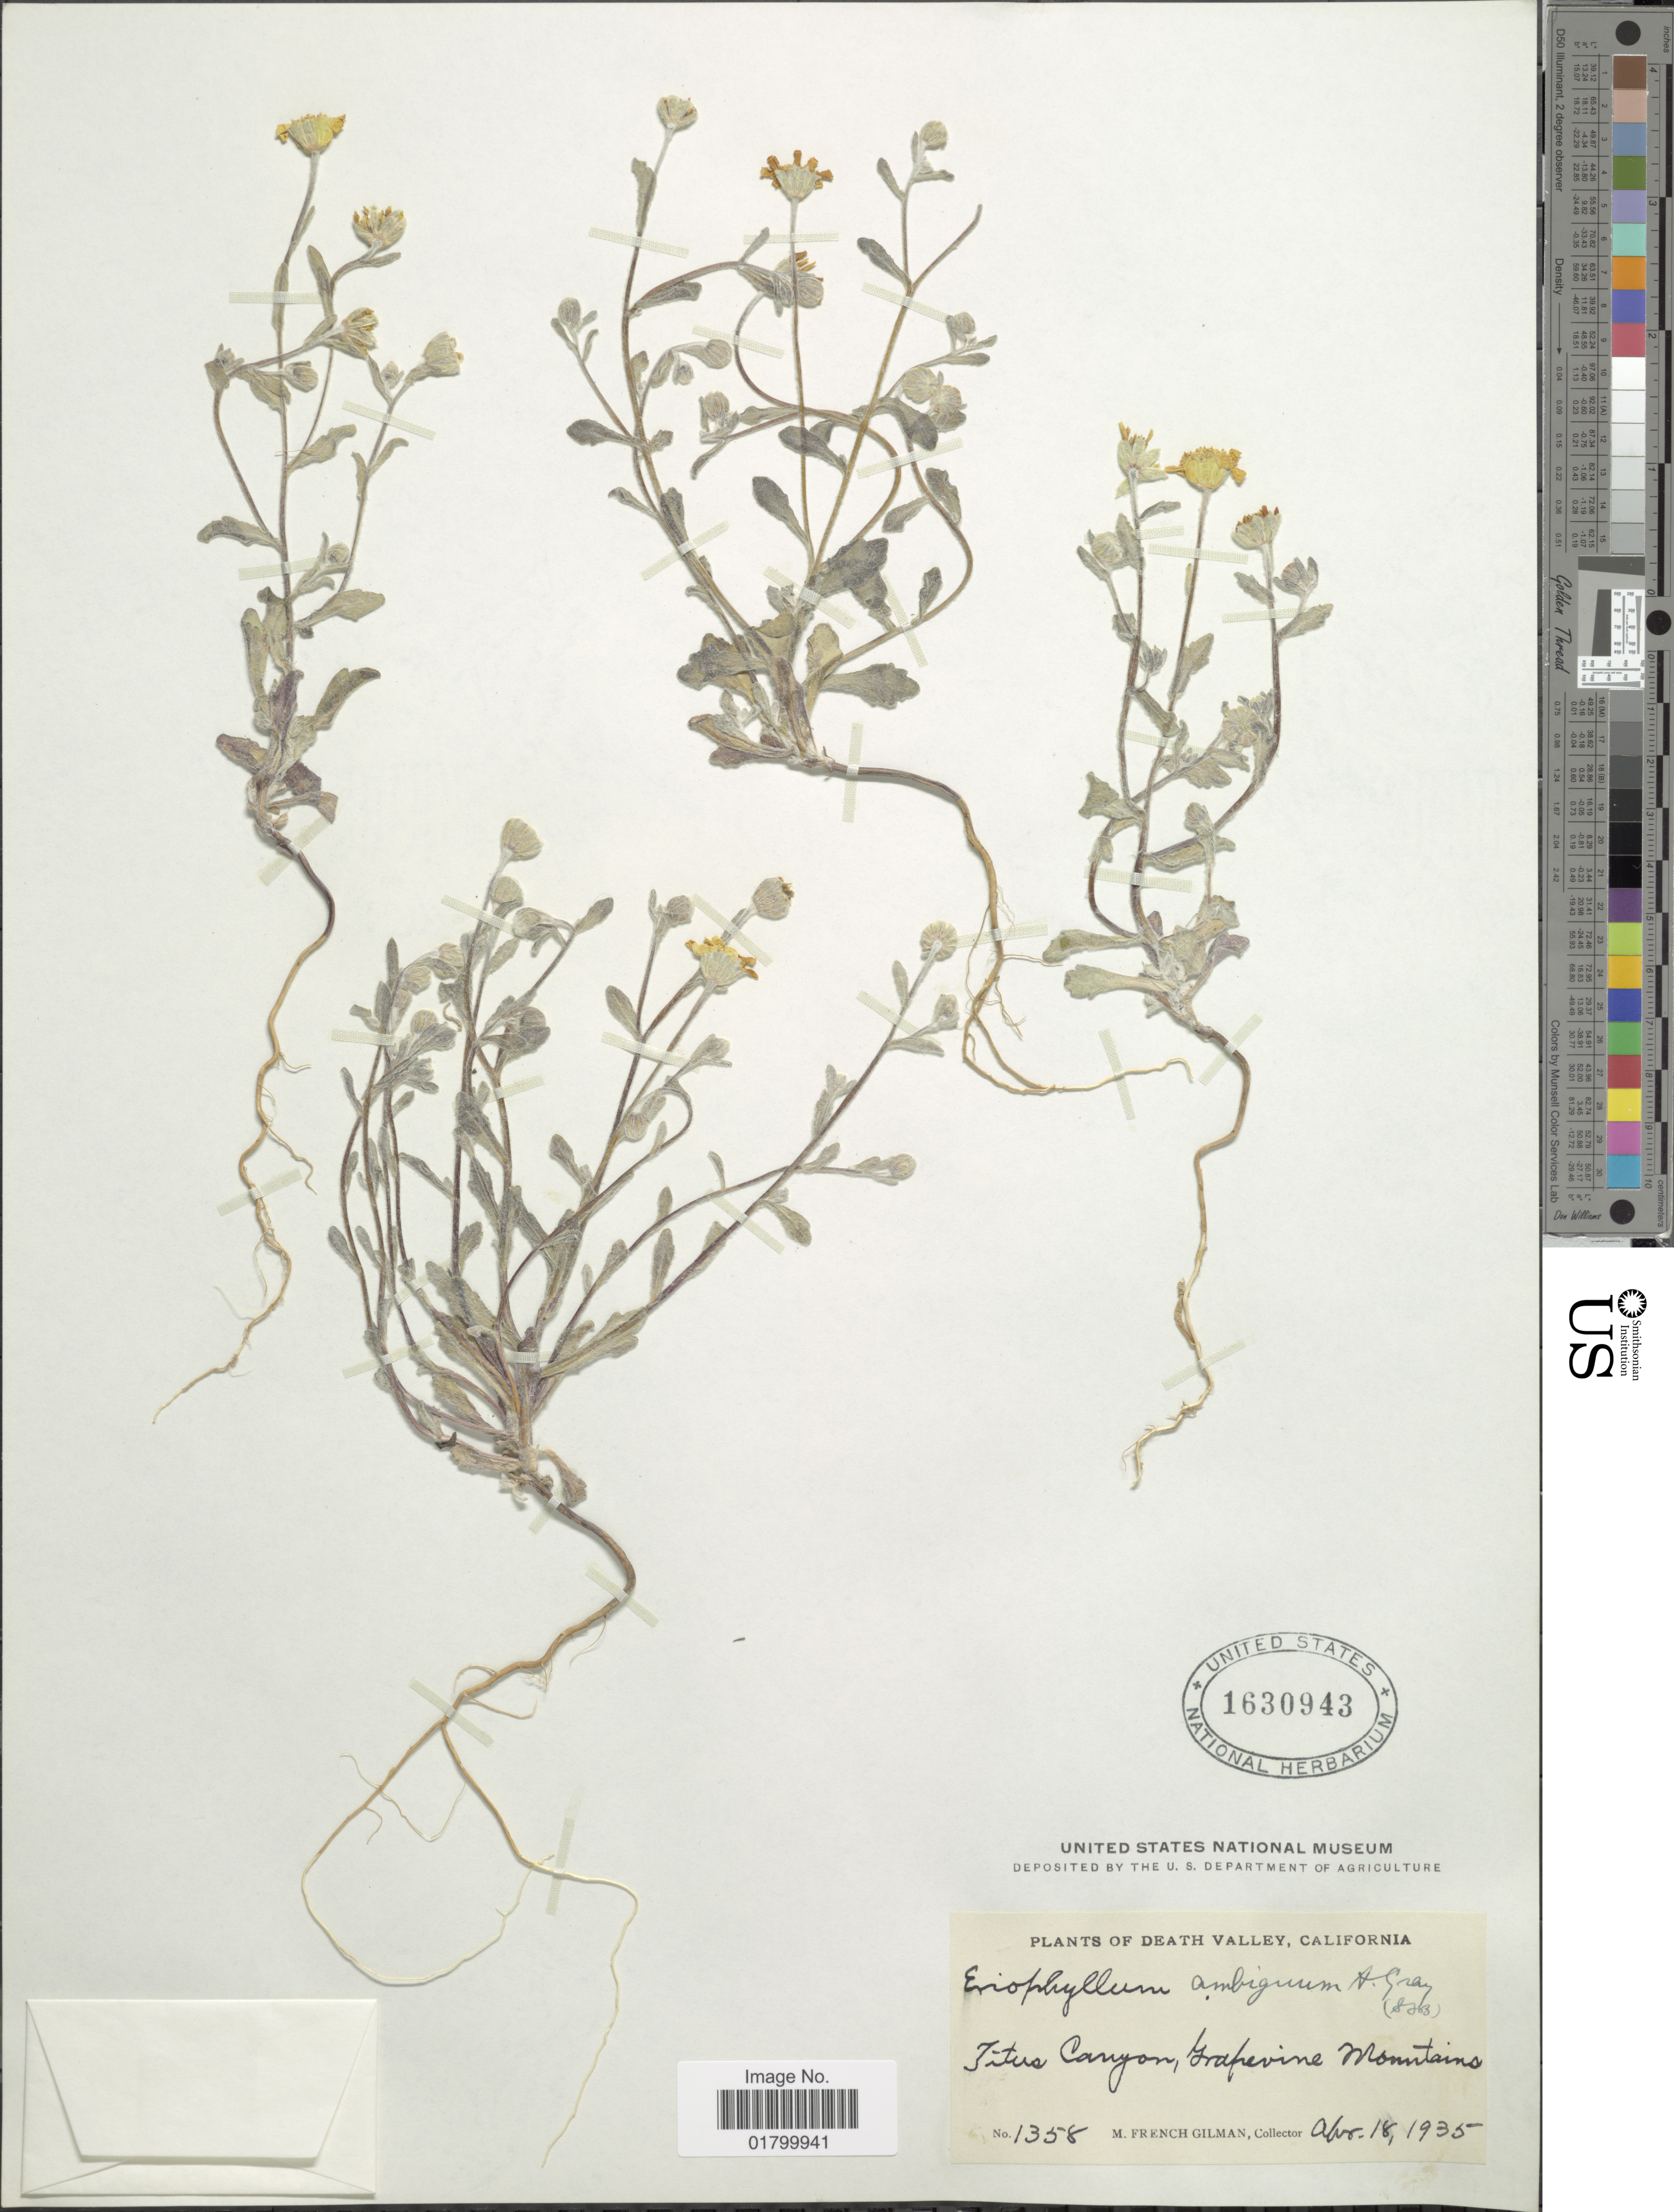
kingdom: Plantae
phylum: Tracheophyta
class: Magnoliopsida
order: Asterales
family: Asteraceae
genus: Eriophyllum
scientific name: Eriophyllum ambiguum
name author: (A. Gray) A. Gray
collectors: M. F. Gilman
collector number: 1358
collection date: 1935-04-18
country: United States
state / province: California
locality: Death Valley, California, Titus Canyon, Grapevine Mountains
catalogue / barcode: US 1630943